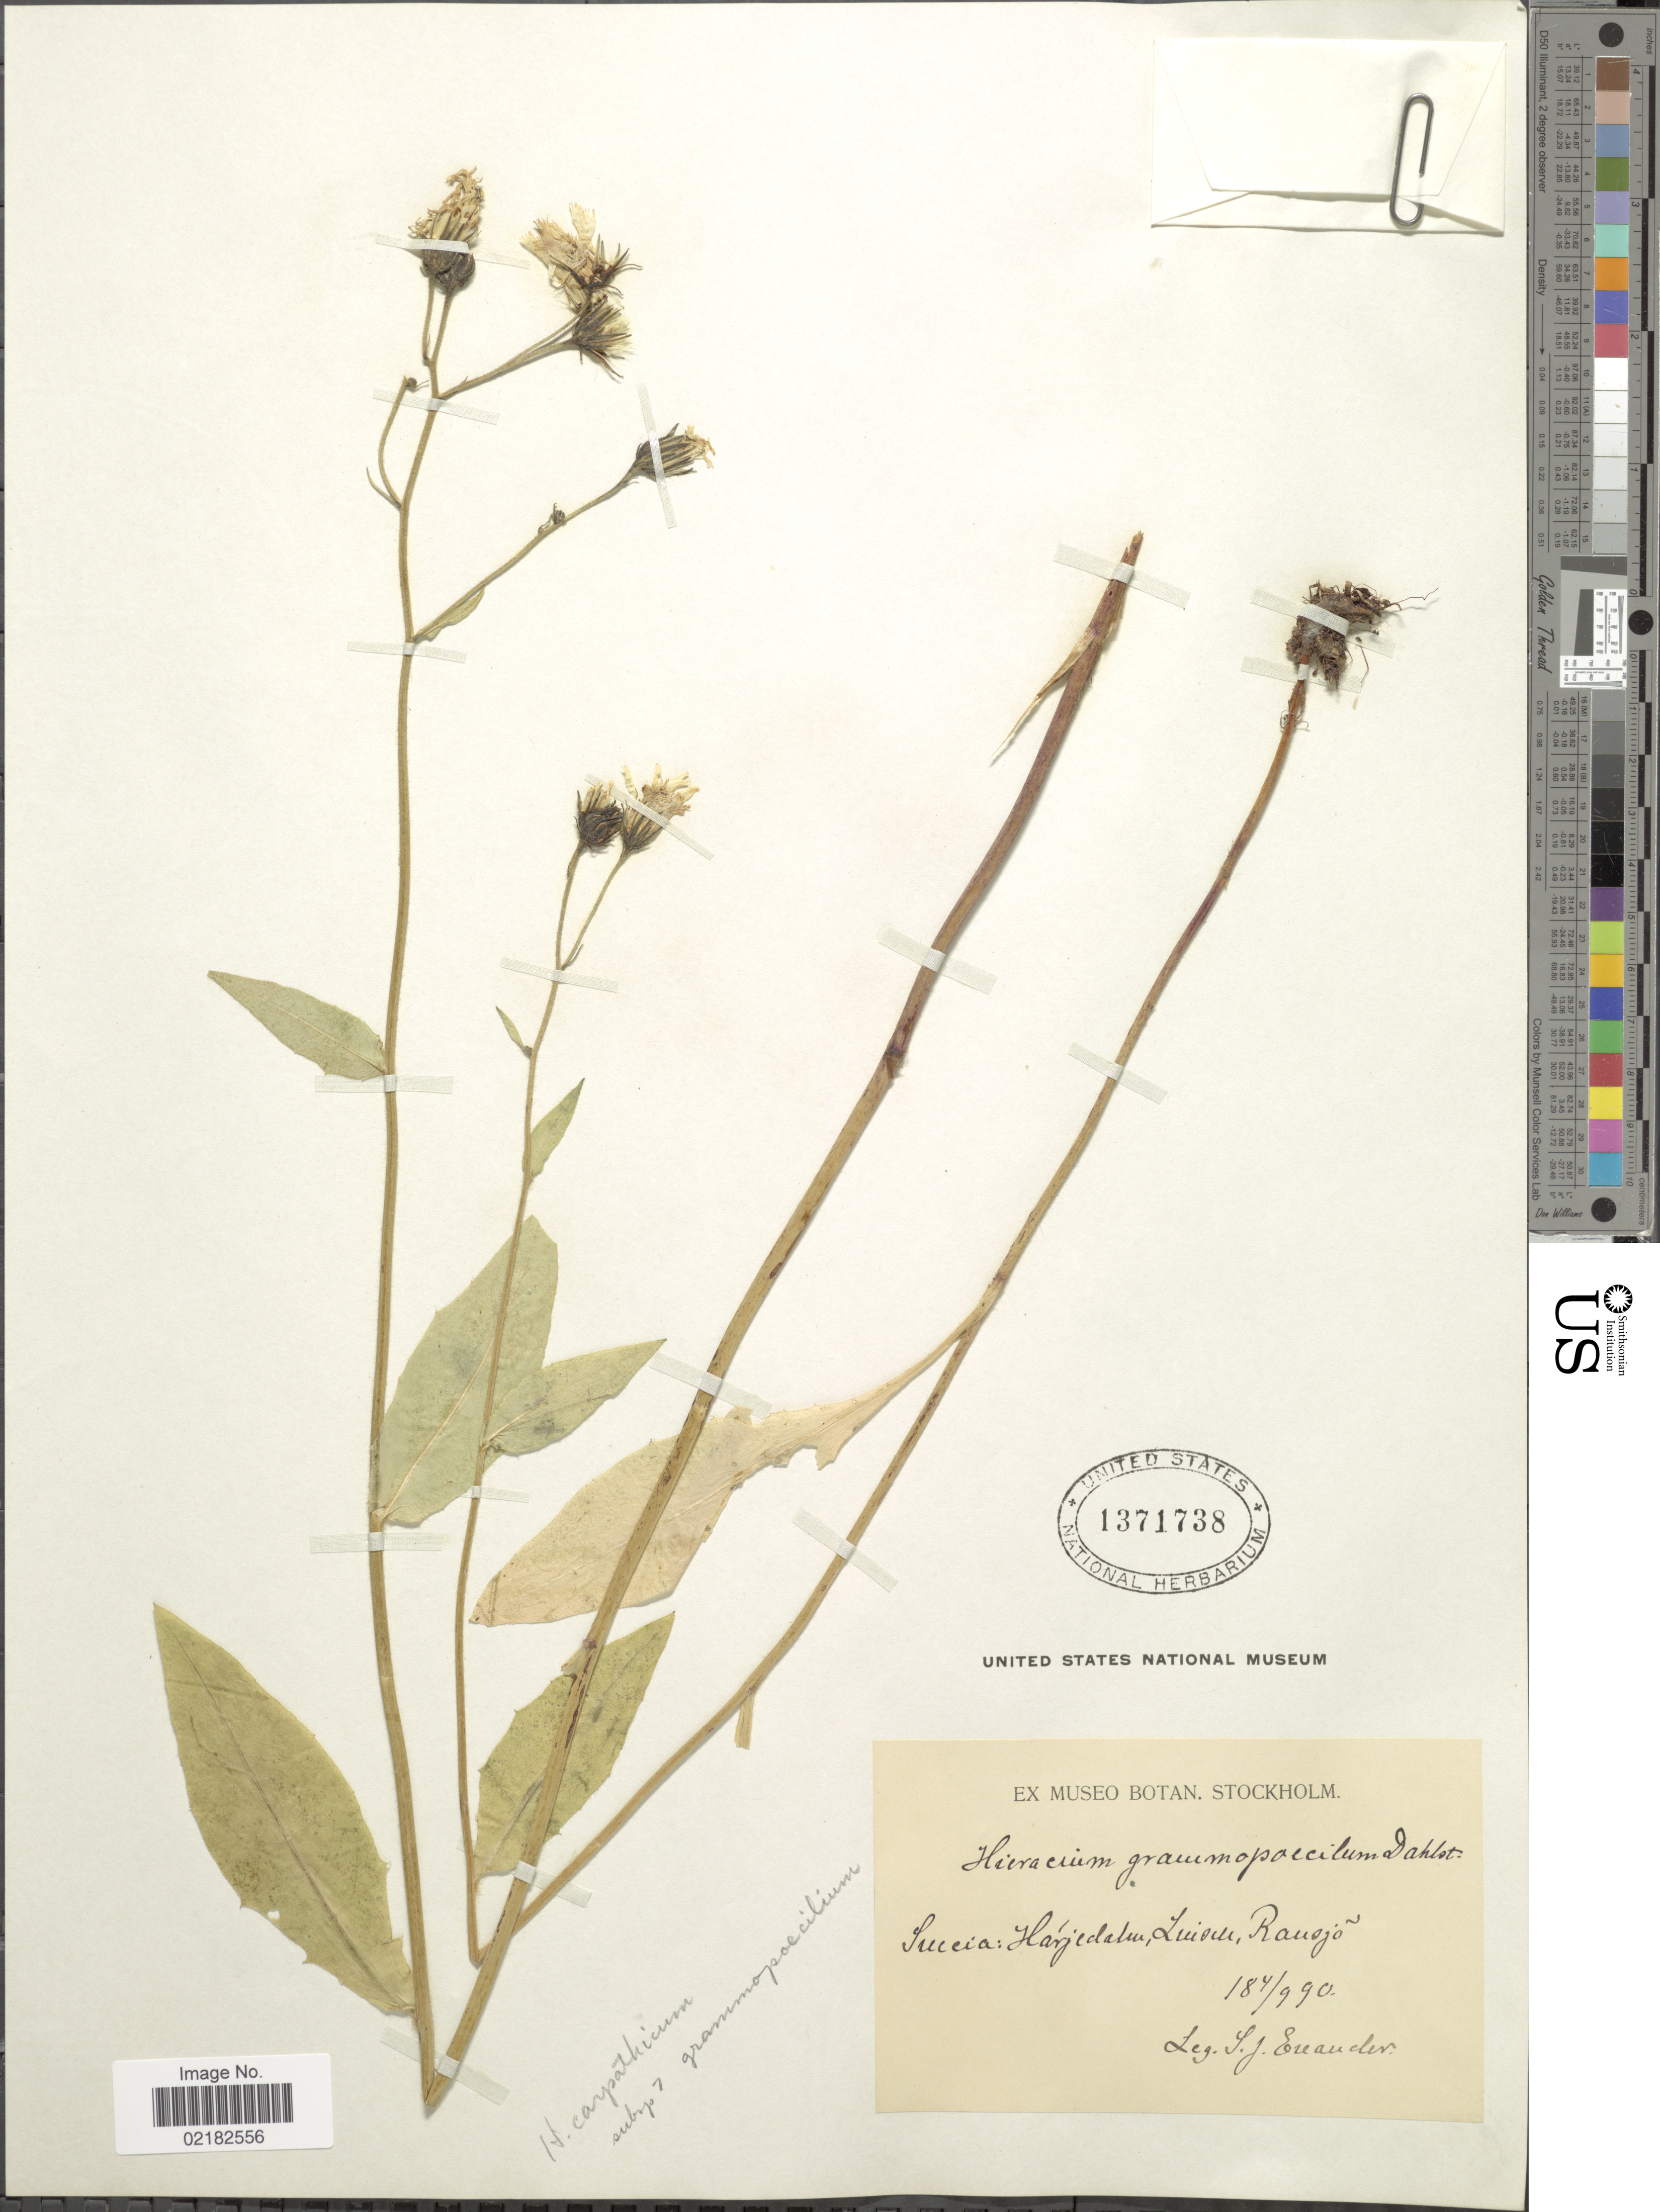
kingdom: Plantae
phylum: Tracheophyta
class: Magnoliopsida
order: Asterales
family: Asteraceae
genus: Hieracium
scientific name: Hieracium carpathicum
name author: Besser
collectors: S. Enander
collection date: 1890-09-04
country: Sweden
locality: Harjedalen, Linsell, Ransjo.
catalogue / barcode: US 1371738